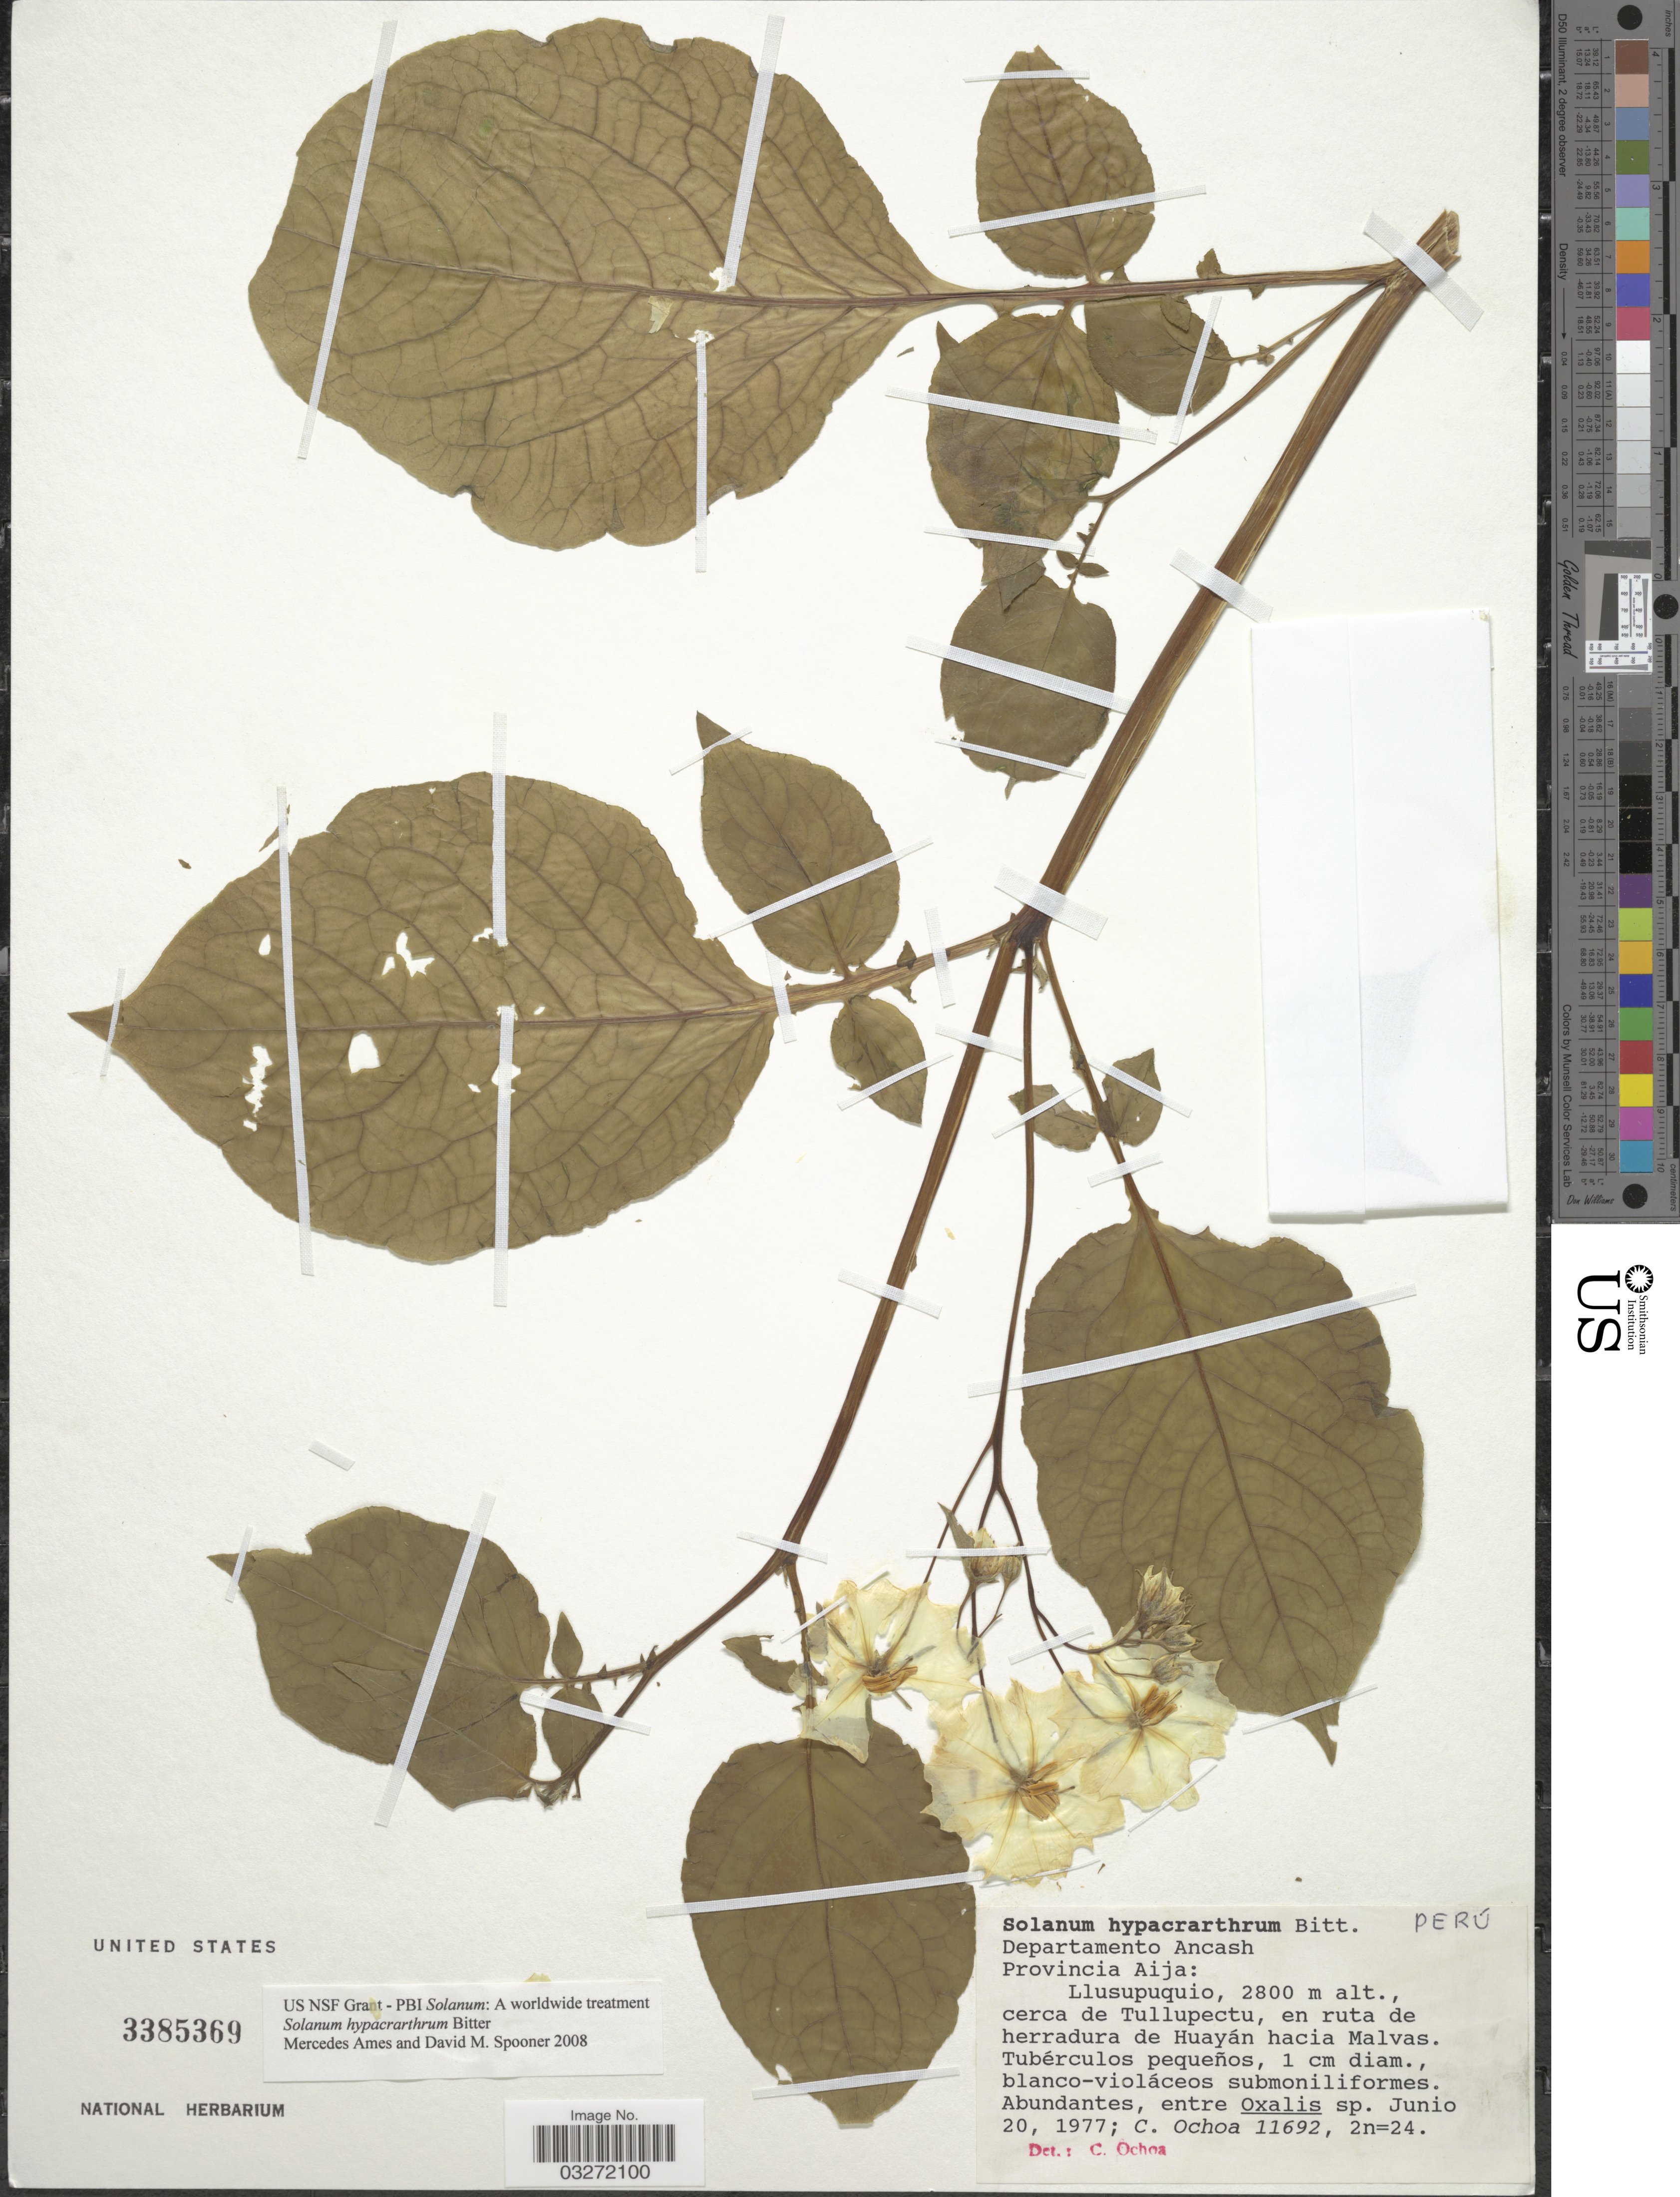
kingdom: Plantae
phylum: Tracheophyta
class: Magnoliopsida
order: Solanales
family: Solanaceae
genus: Solanum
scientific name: Solanum hypacrarthrum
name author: Bitter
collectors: C. Ochoa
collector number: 11692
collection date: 1977-06-20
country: Peru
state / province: Ancash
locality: Departamento Ancash. Provincia Aija: Llusupuquio, cerca de Tullupectu, en ruta de herradura de Huayán hacia Malvas.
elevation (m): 2800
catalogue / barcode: US 3385369